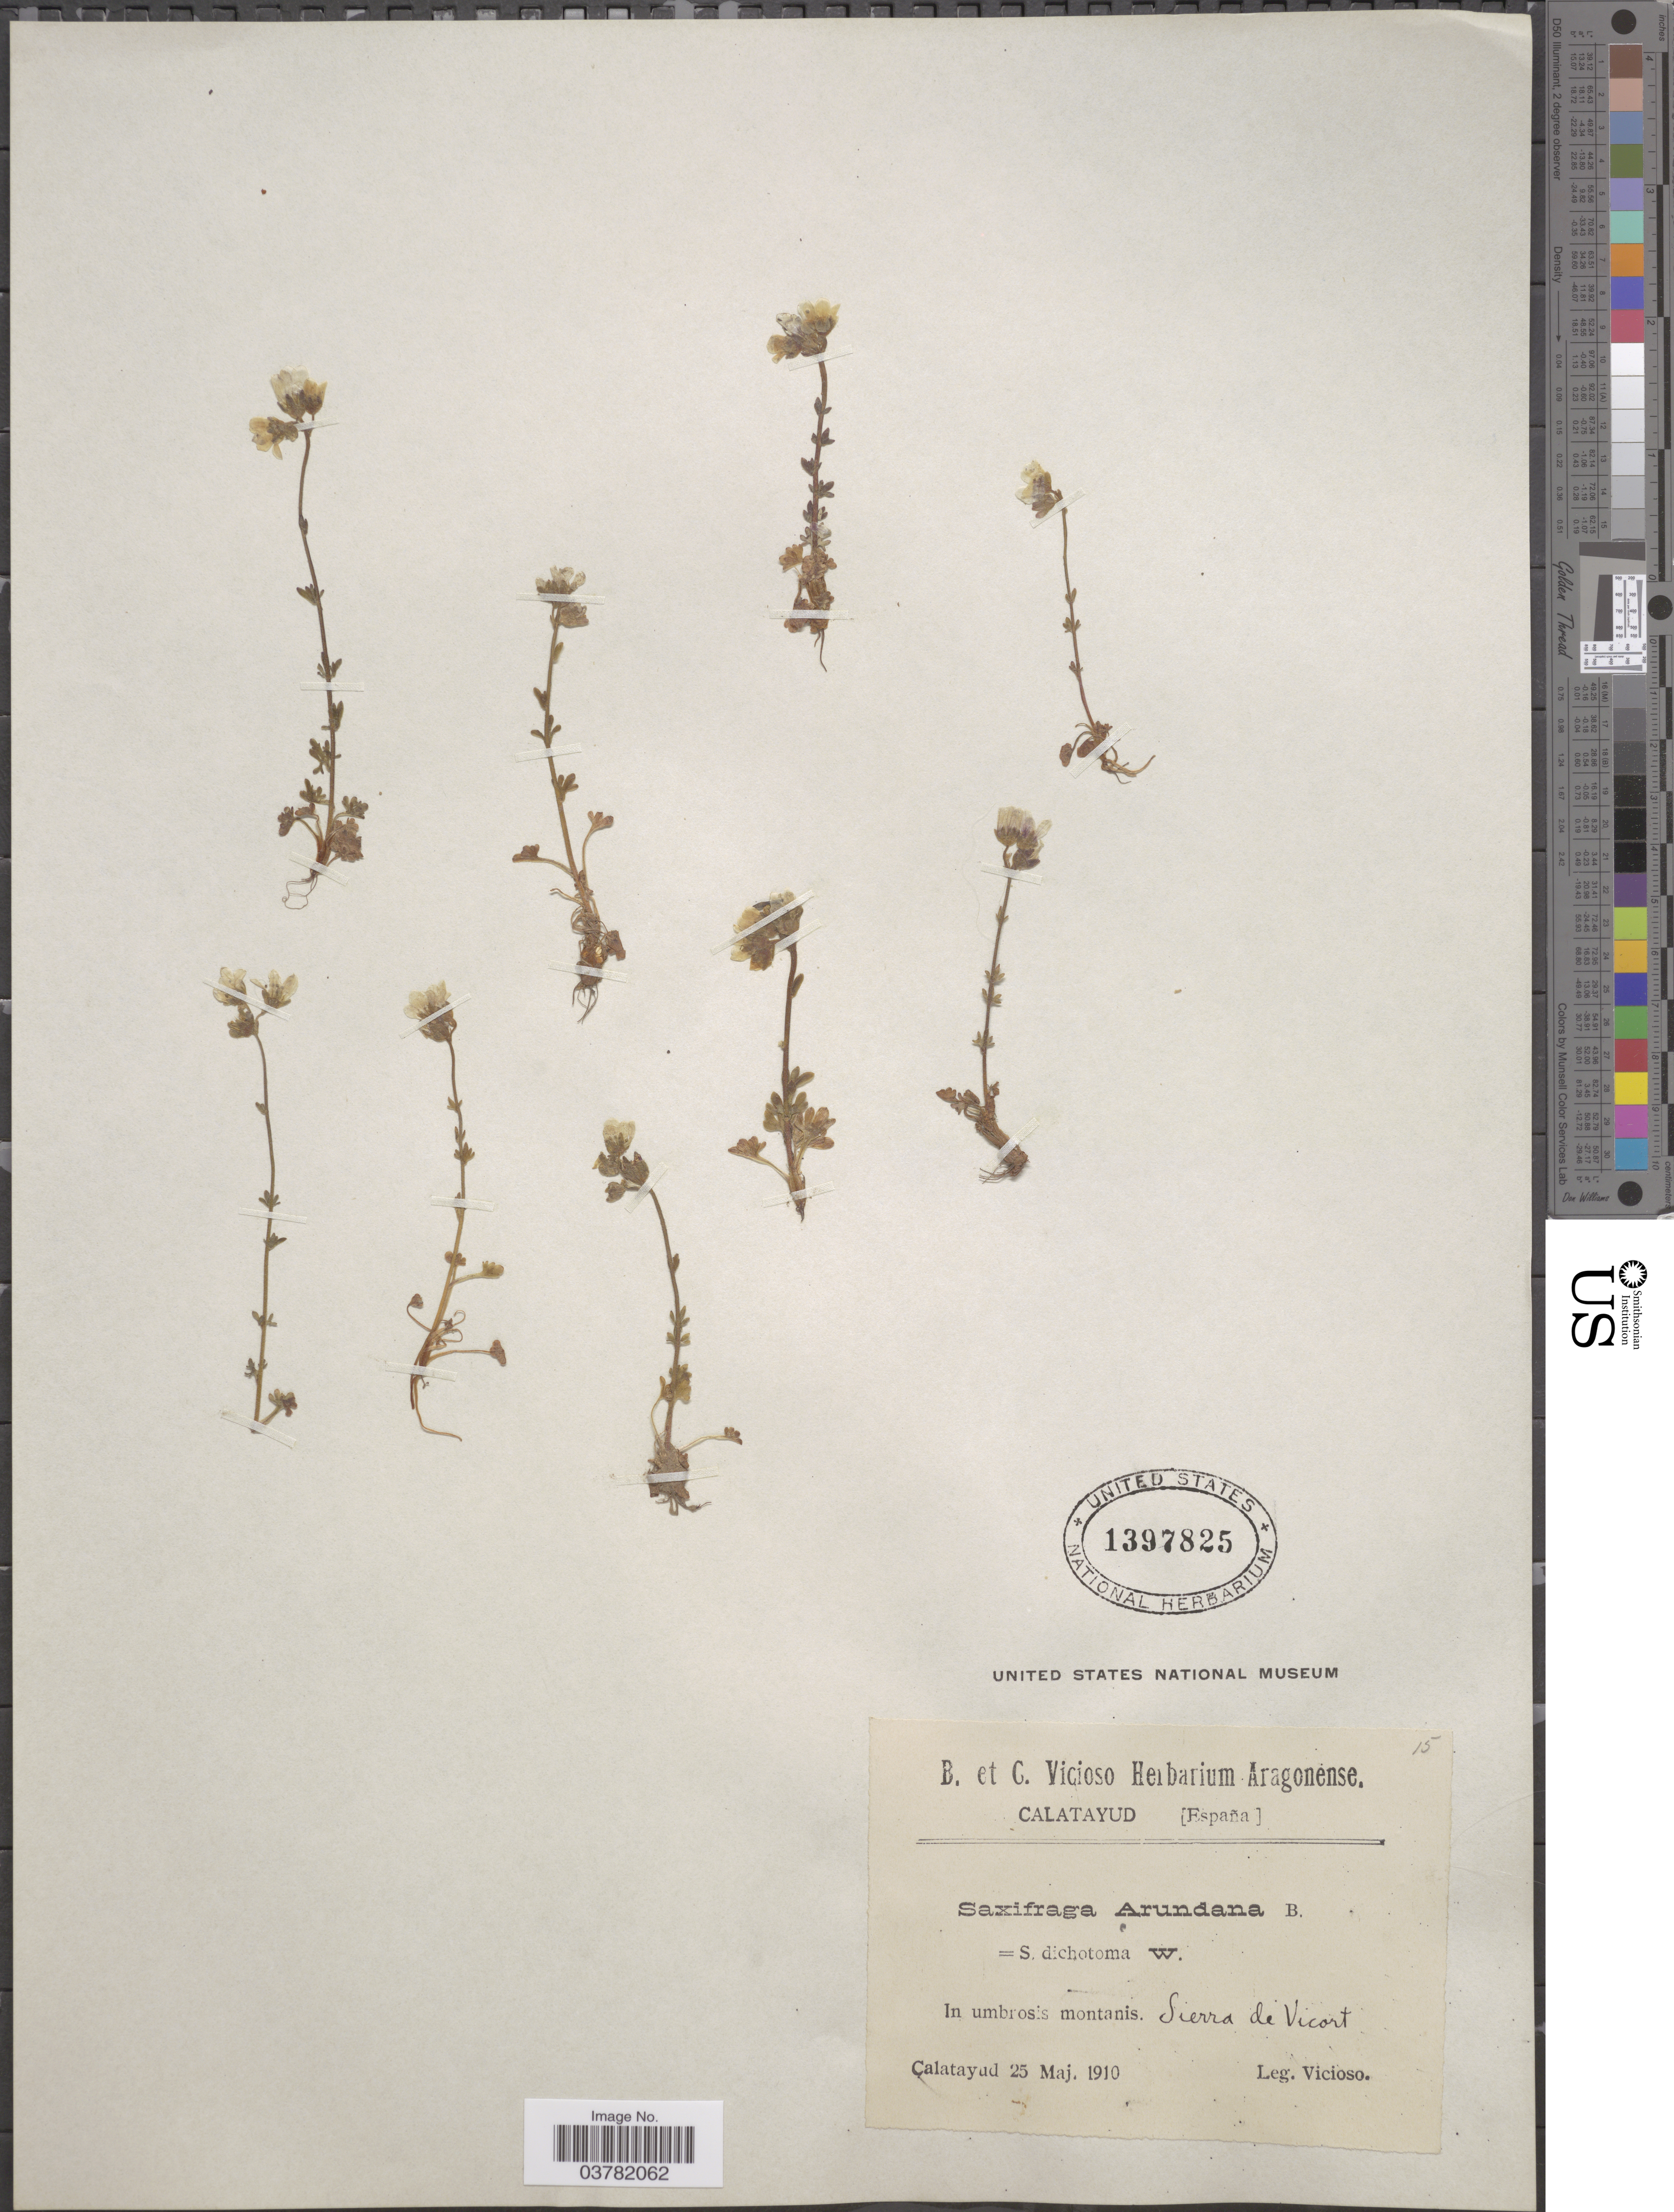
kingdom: Plantae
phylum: Tracheophyta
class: Magnoliopsida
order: Saxifragales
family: Saxifragaceae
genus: Saxifraga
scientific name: Saxifraga arundana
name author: Boiss.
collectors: Vicioso, B. & C. Vicioso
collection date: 1910-05-25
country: Spain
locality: In umbrosis montanis. Sierra de Vicort. Calatayud.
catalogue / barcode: US 1397825